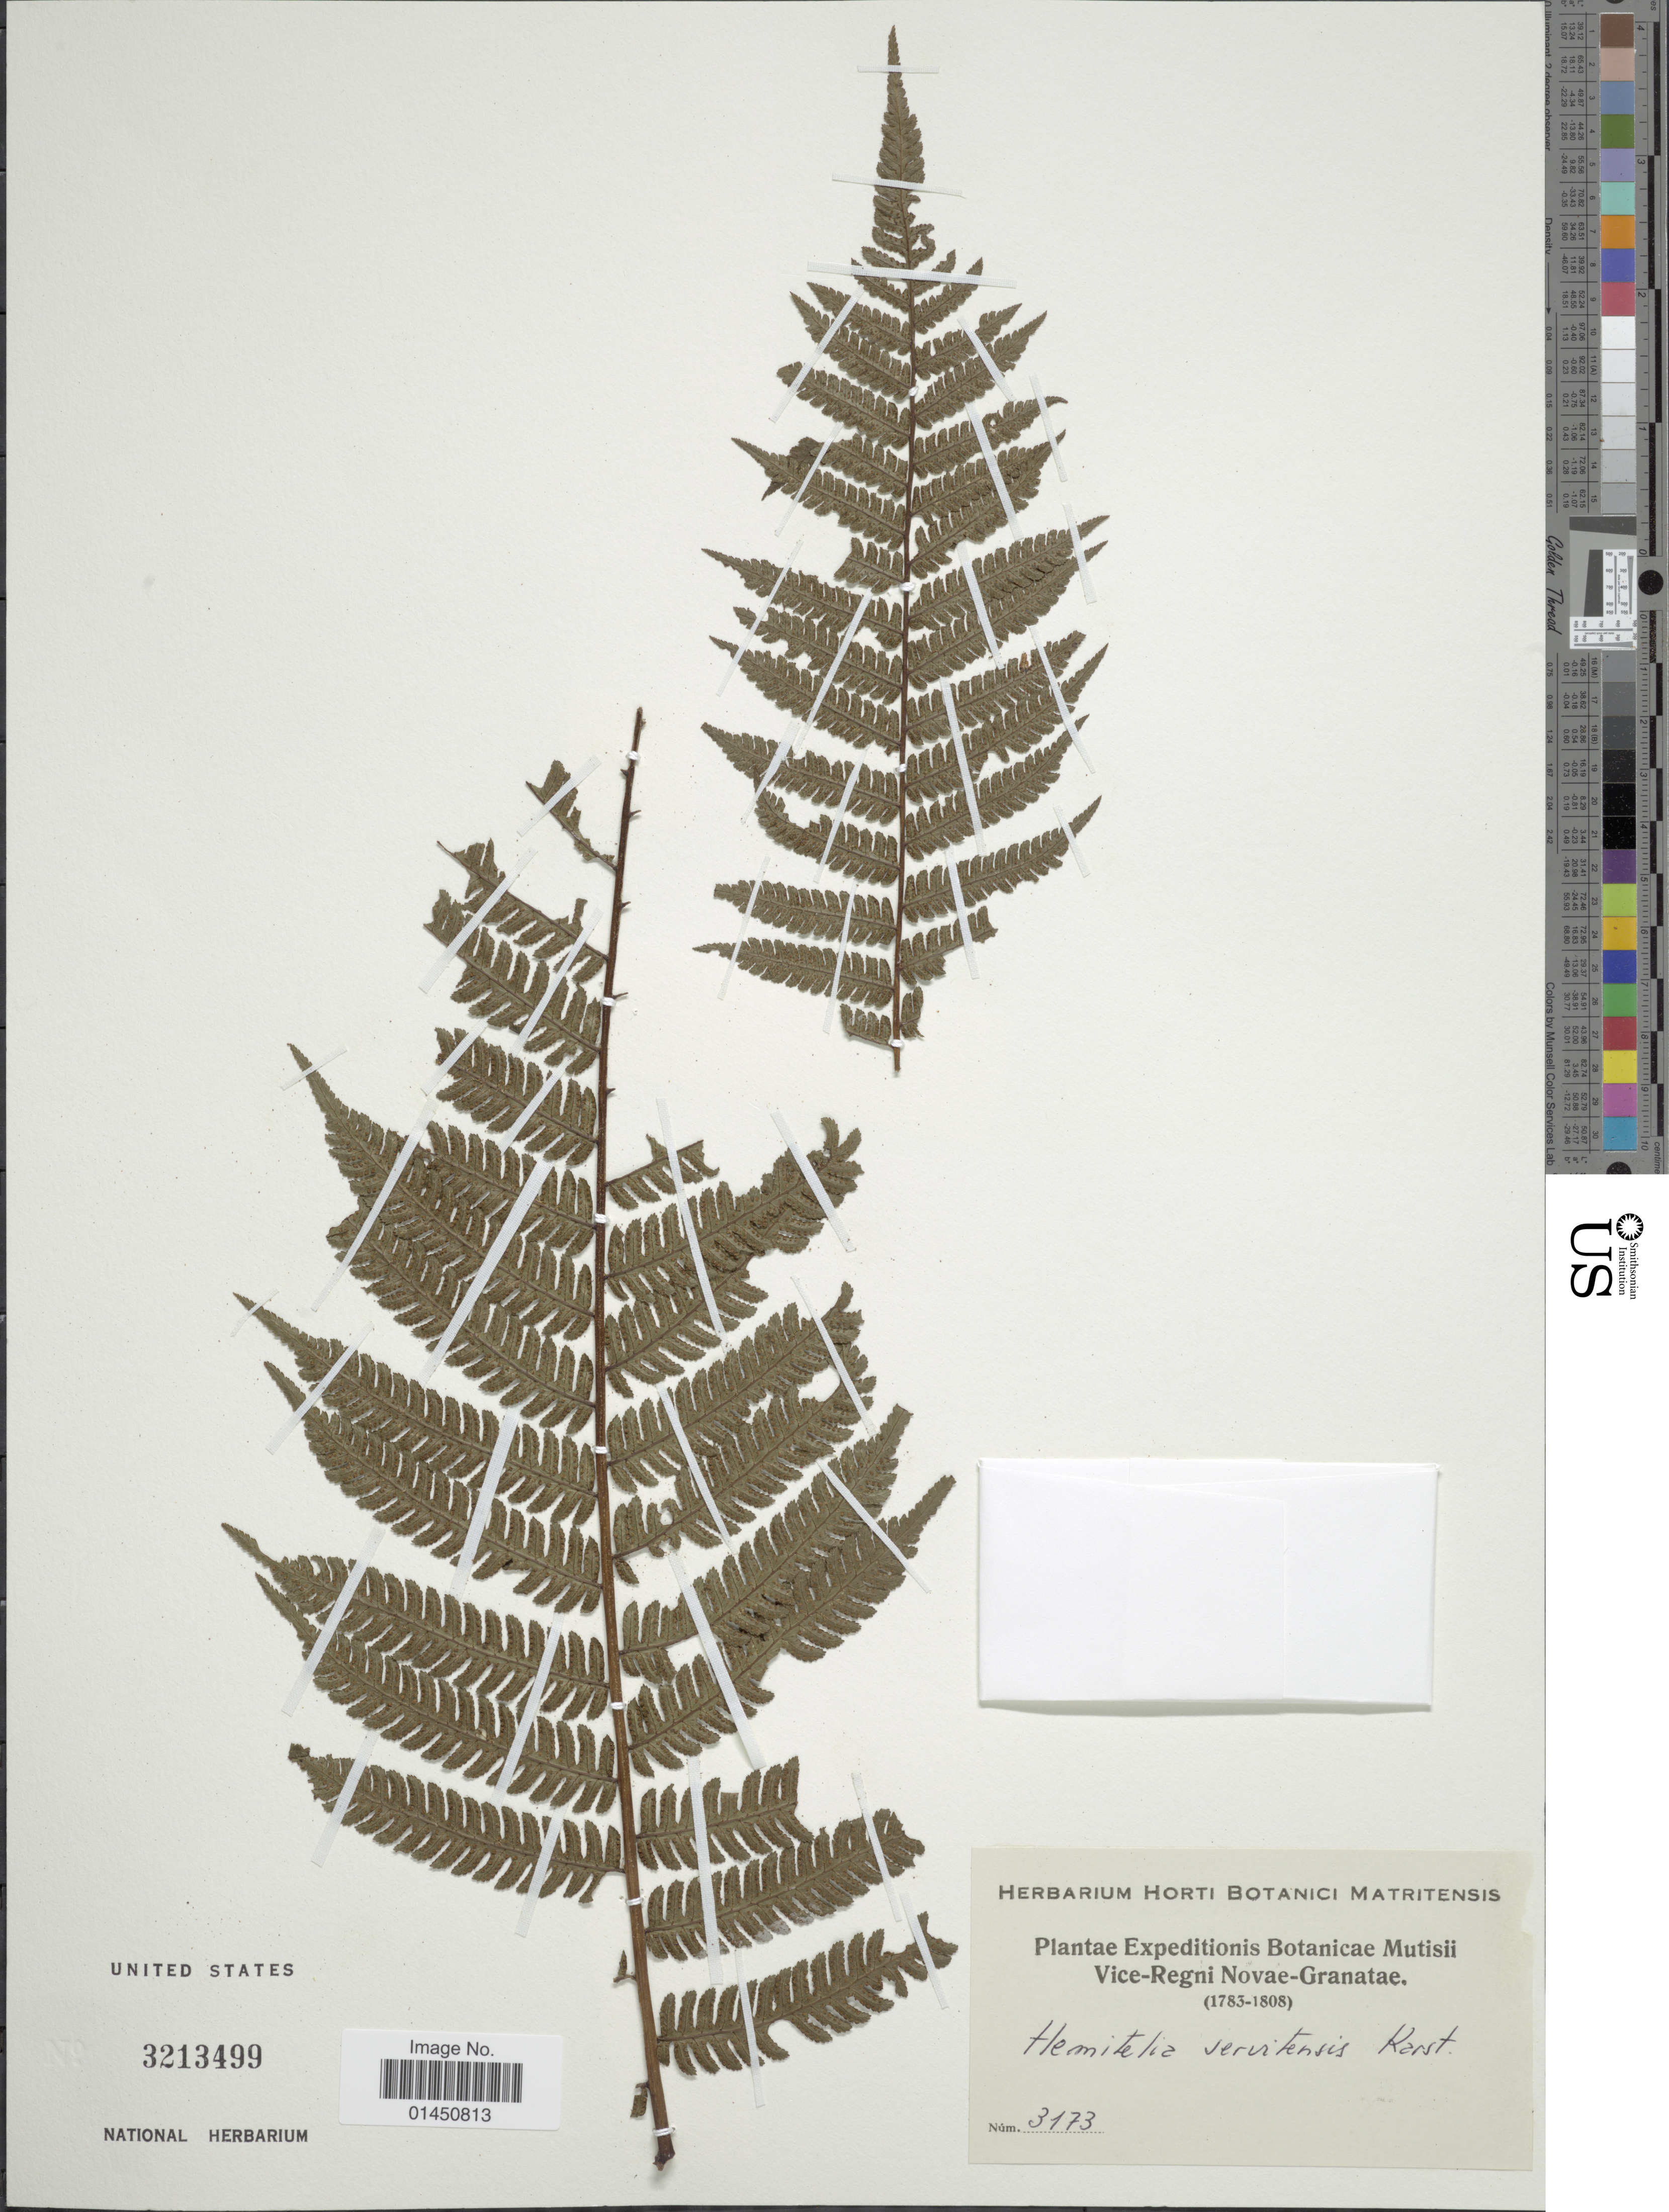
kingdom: Plantae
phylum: Tracheophyta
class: Polypodiopsida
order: Cyatheales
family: Cyatheaceae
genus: Cyathea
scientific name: Cyathea andina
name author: Domin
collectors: ex herb. Horti Botanici Matritensis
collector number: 3173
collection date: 1783/1808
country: Colombia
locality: Vice-Regni Novae-Granatae.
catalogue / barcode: US 3213499